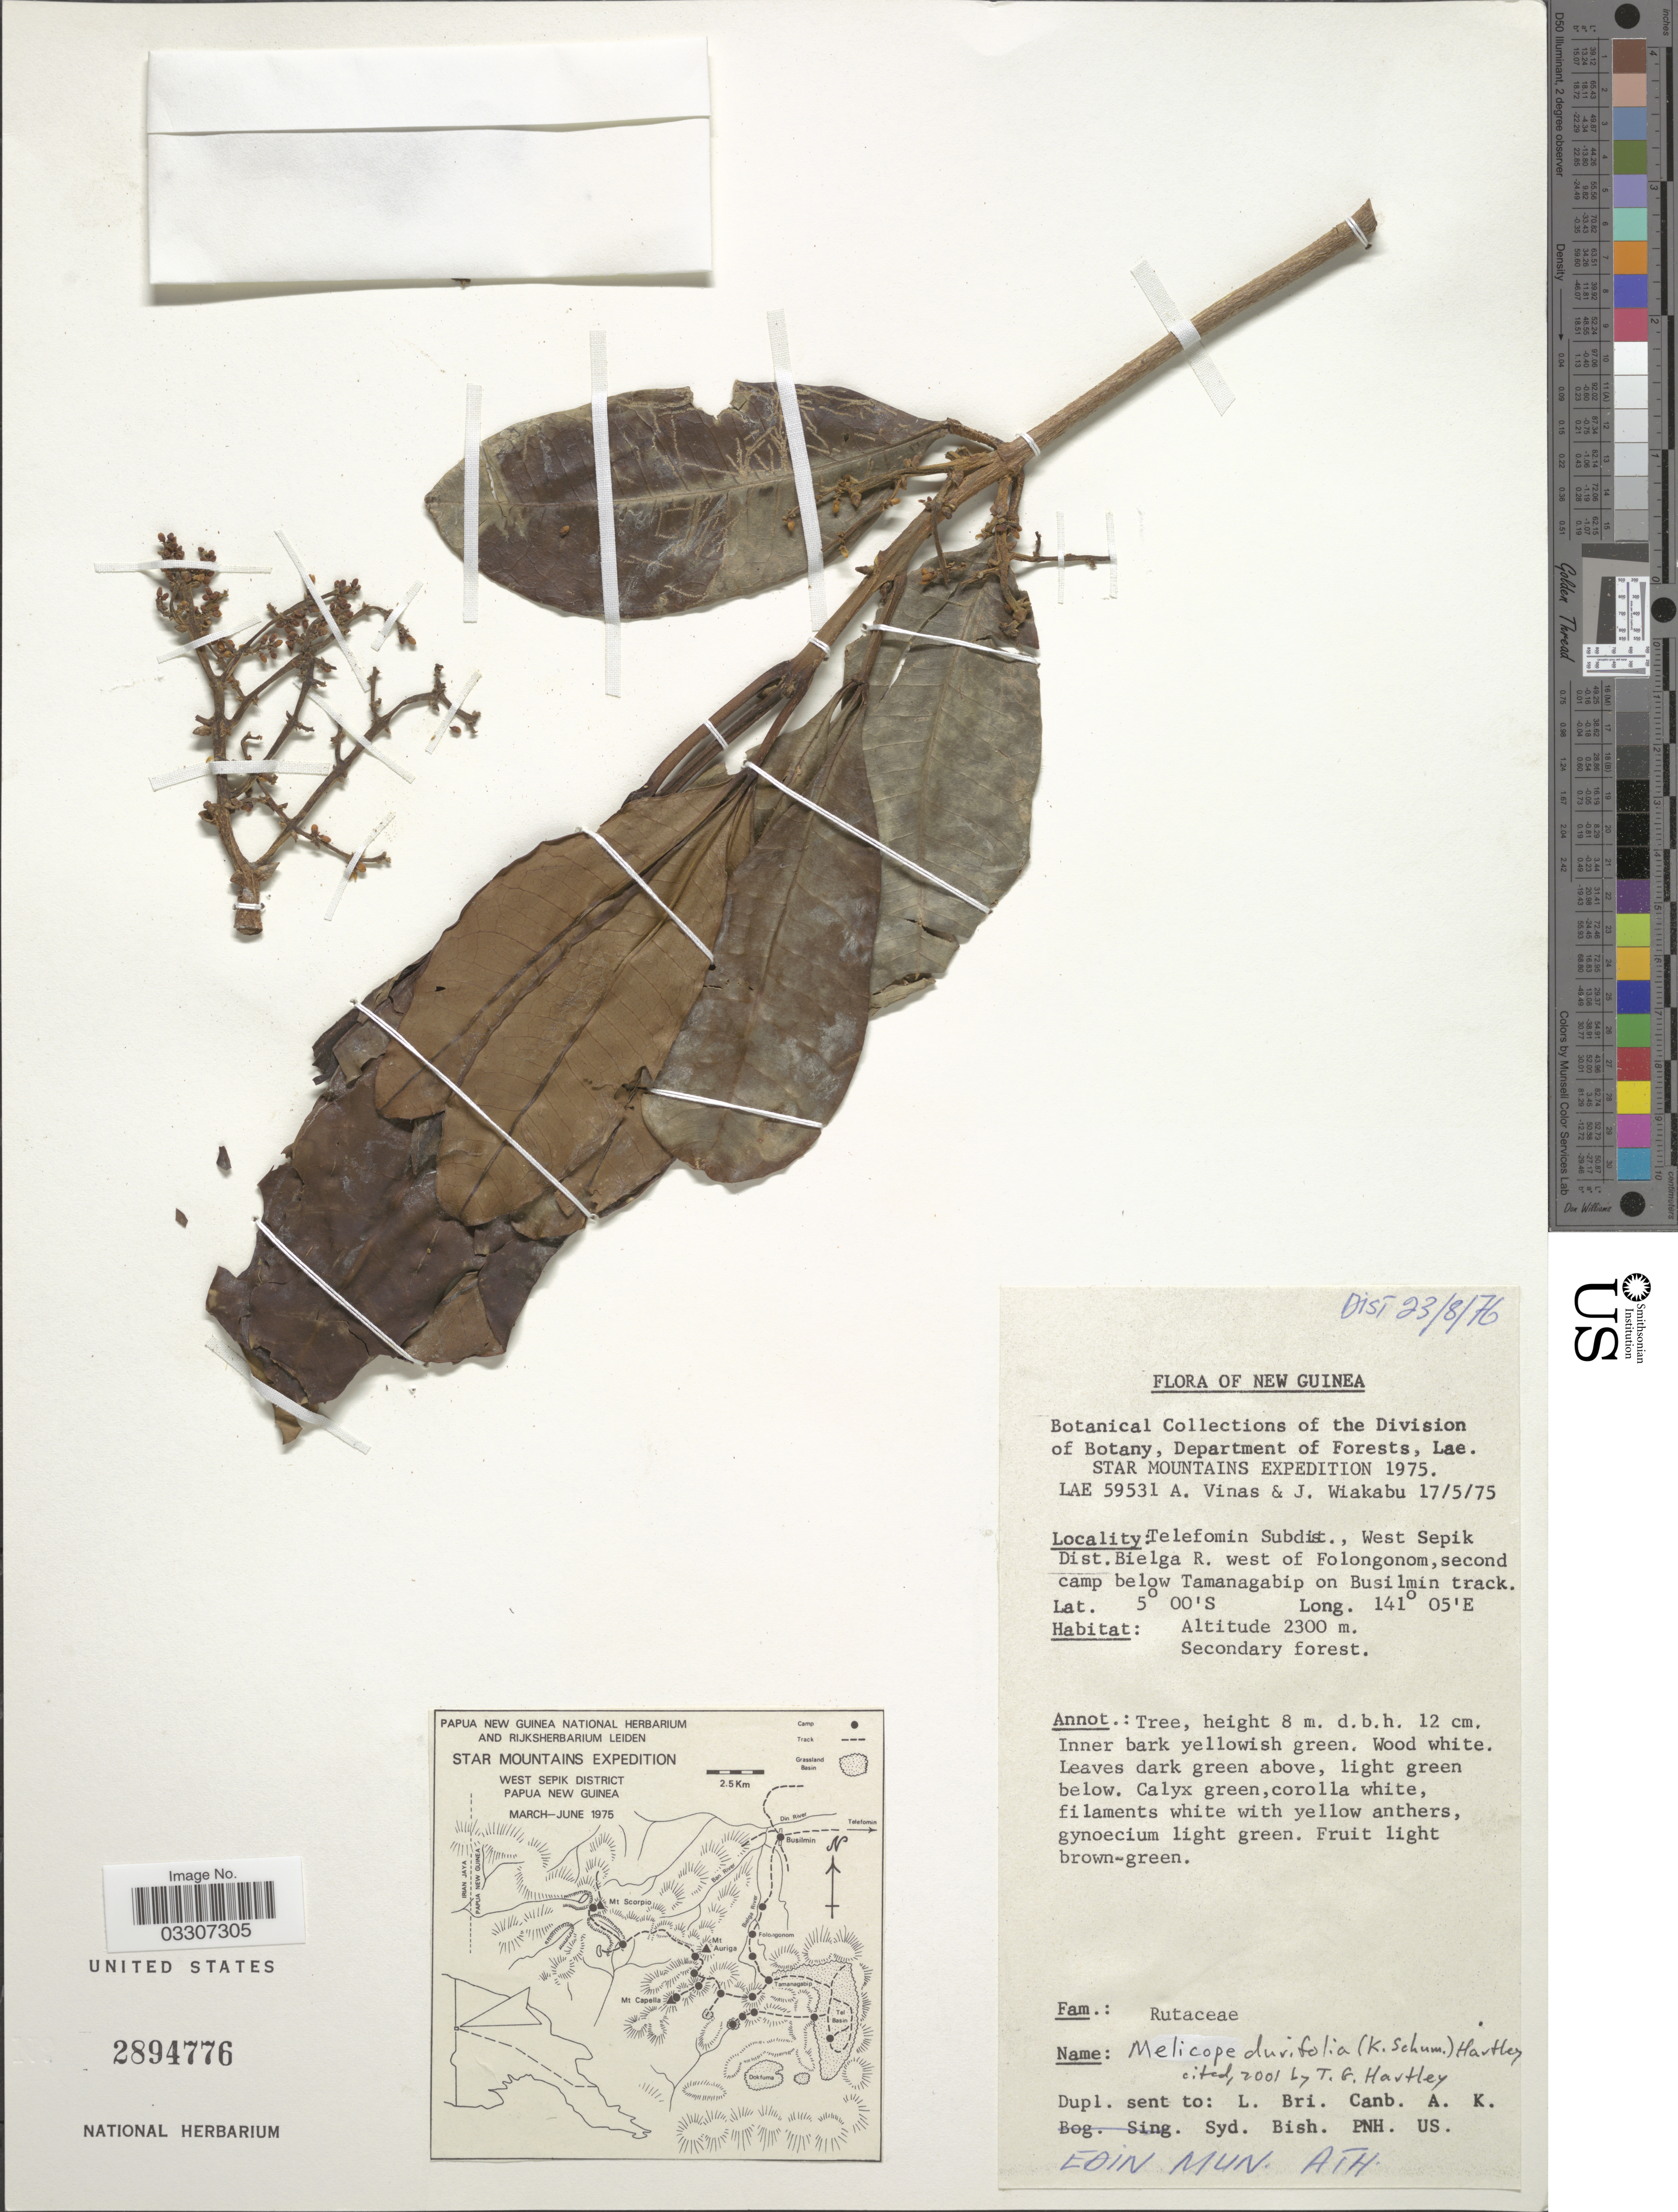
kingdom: Plantae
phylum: Tracheophyta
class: Magnoliopsida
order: Sapindales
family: Rutaceae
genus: Melicope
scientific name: Melicope durifolia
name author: (K. Schum.) T.G. Hartley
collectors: A. Vinas & J. Wiakabu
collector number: LAE 59531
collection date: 1975-05-17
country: Papua New Guinea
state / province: Sandaun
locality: New Guinea. Telefomin Subdist., West Sepik Dist. Bielga R. west of Folongonom, second camp below Tamanagabip on Busilmin track.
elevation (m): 2300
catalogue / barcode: US 2894776